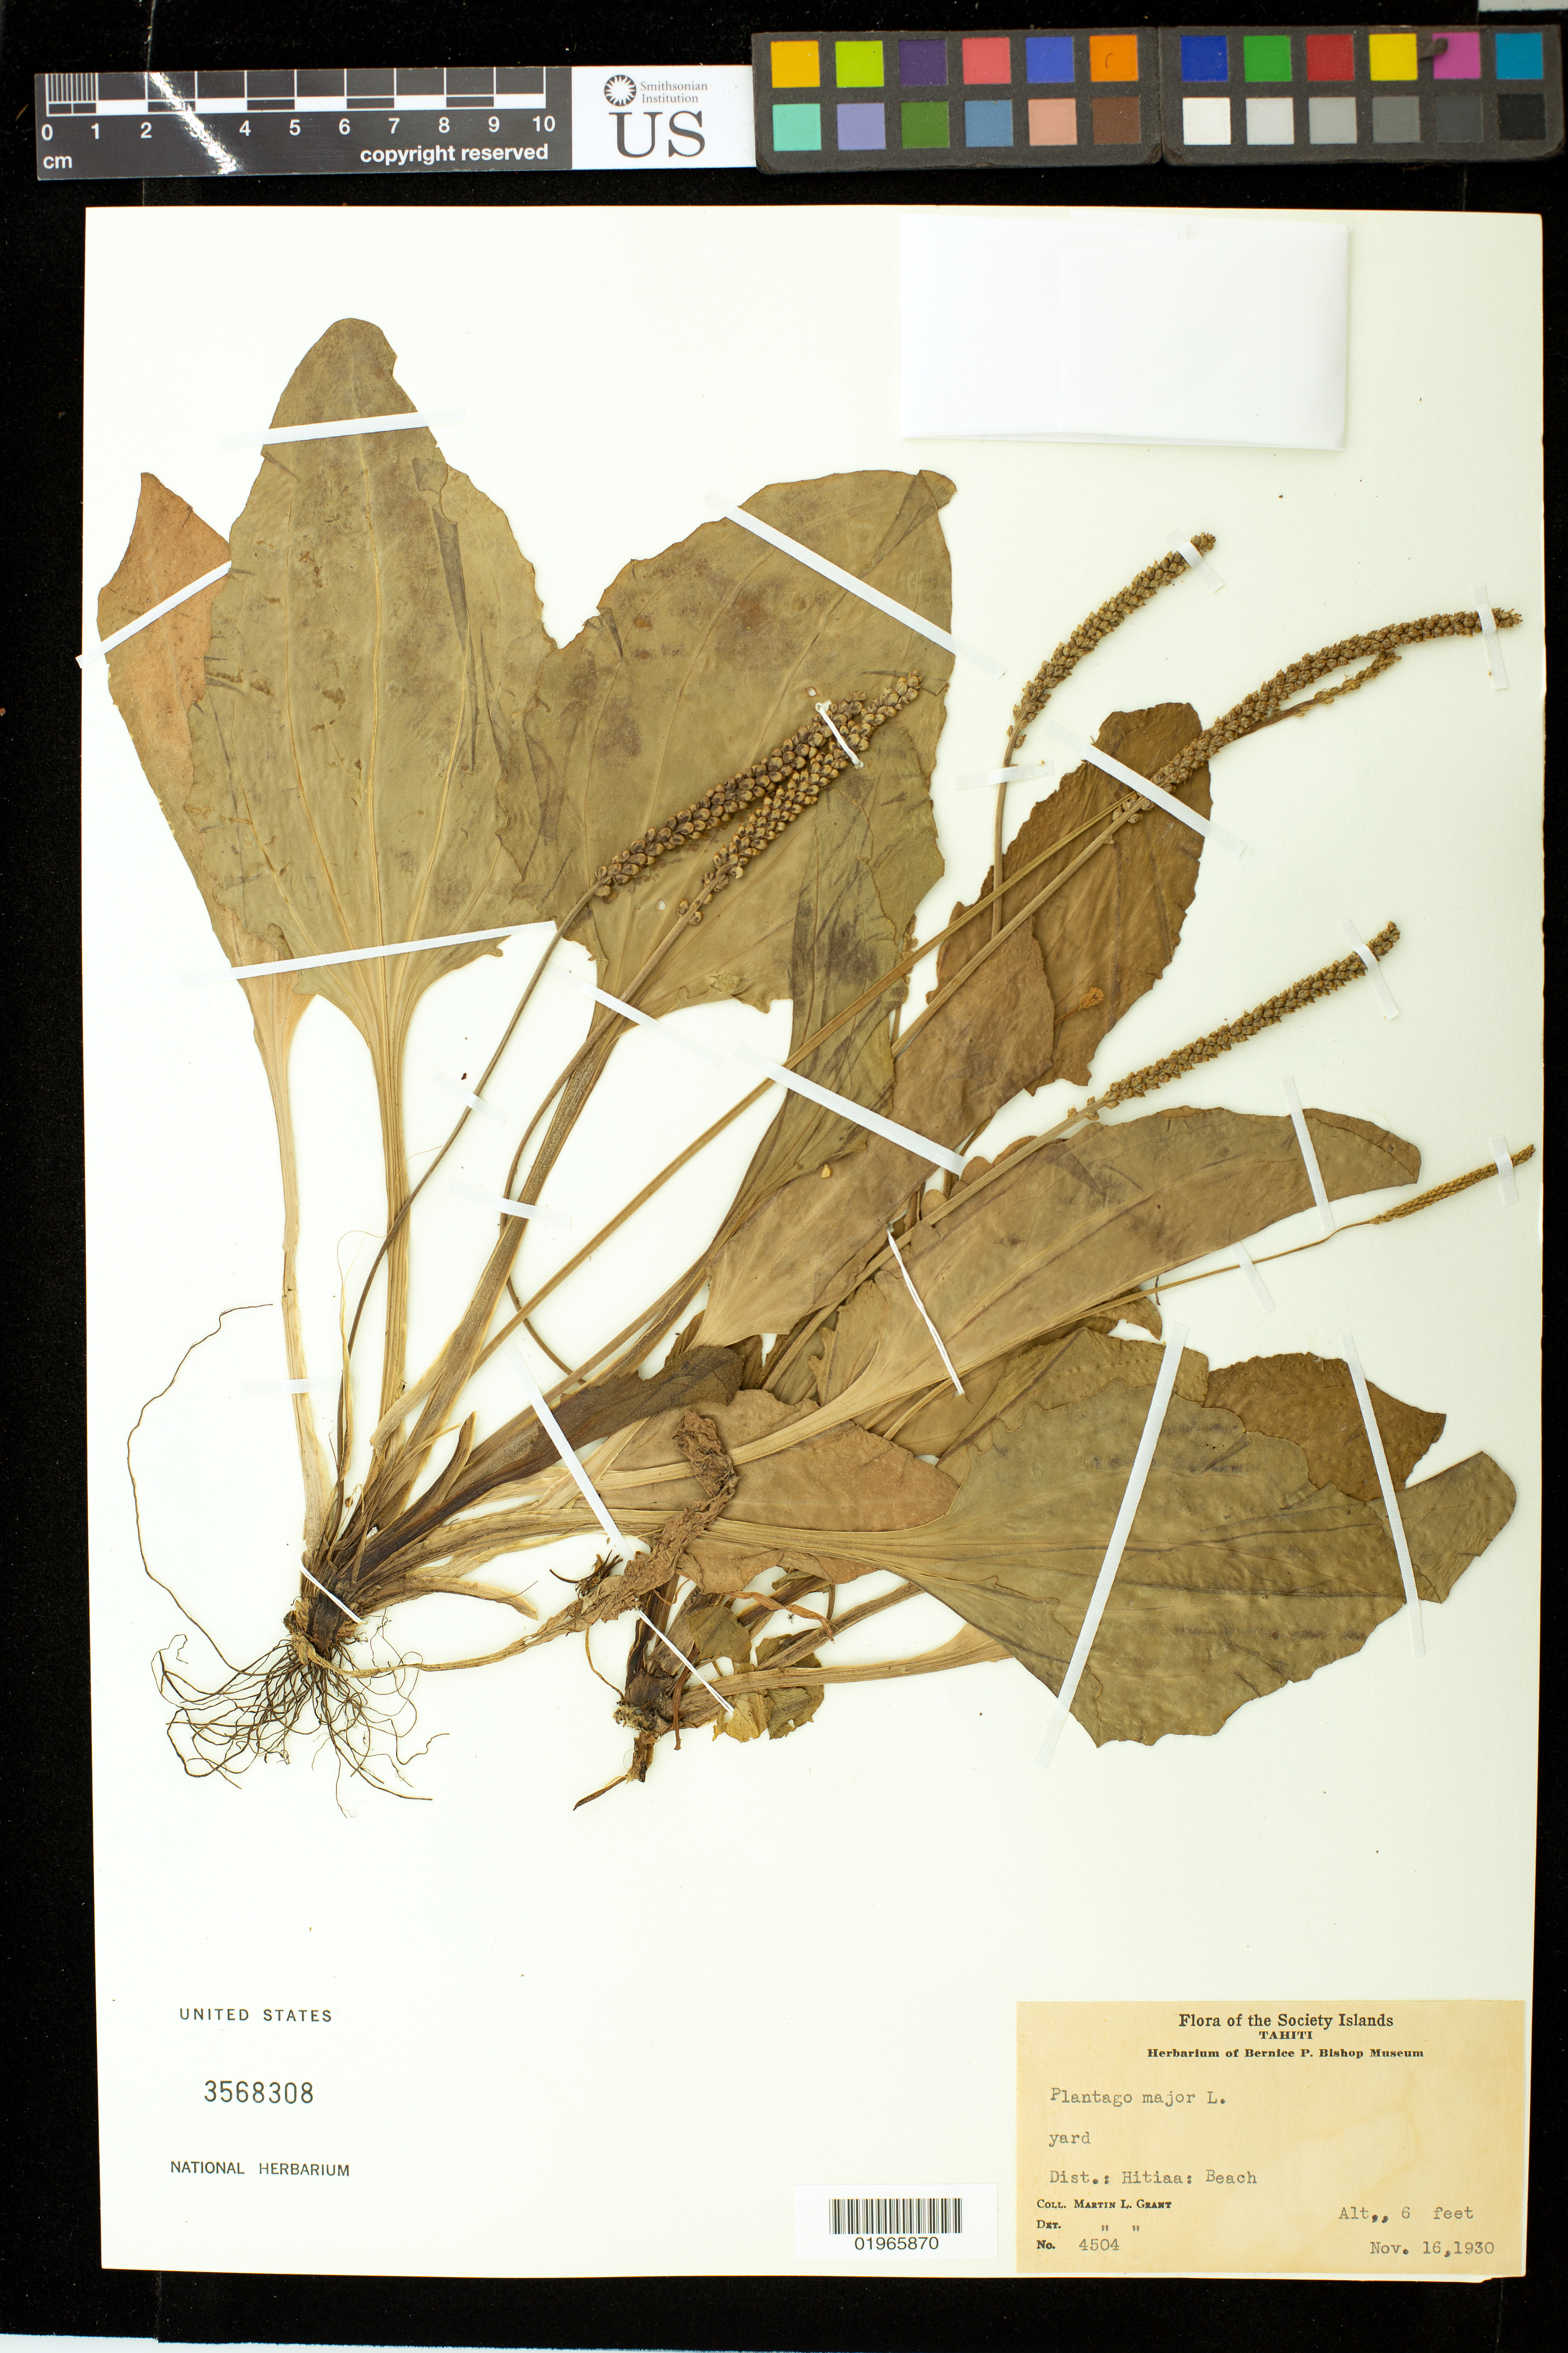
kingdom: Plantae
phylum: Tracheophyta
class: Magnoliopsida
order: Lamiales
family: Plantaginaceae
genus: Plantago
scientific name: Plantago major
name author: L.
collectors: M. L. Grant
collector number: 4504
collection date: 1930-11-16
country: French Polynesia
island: Tahiti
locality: The Society Islands. Tahiti. Dist.: Hitiaa: Beach.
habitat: Yard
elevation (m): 2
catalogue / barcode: US 3568308